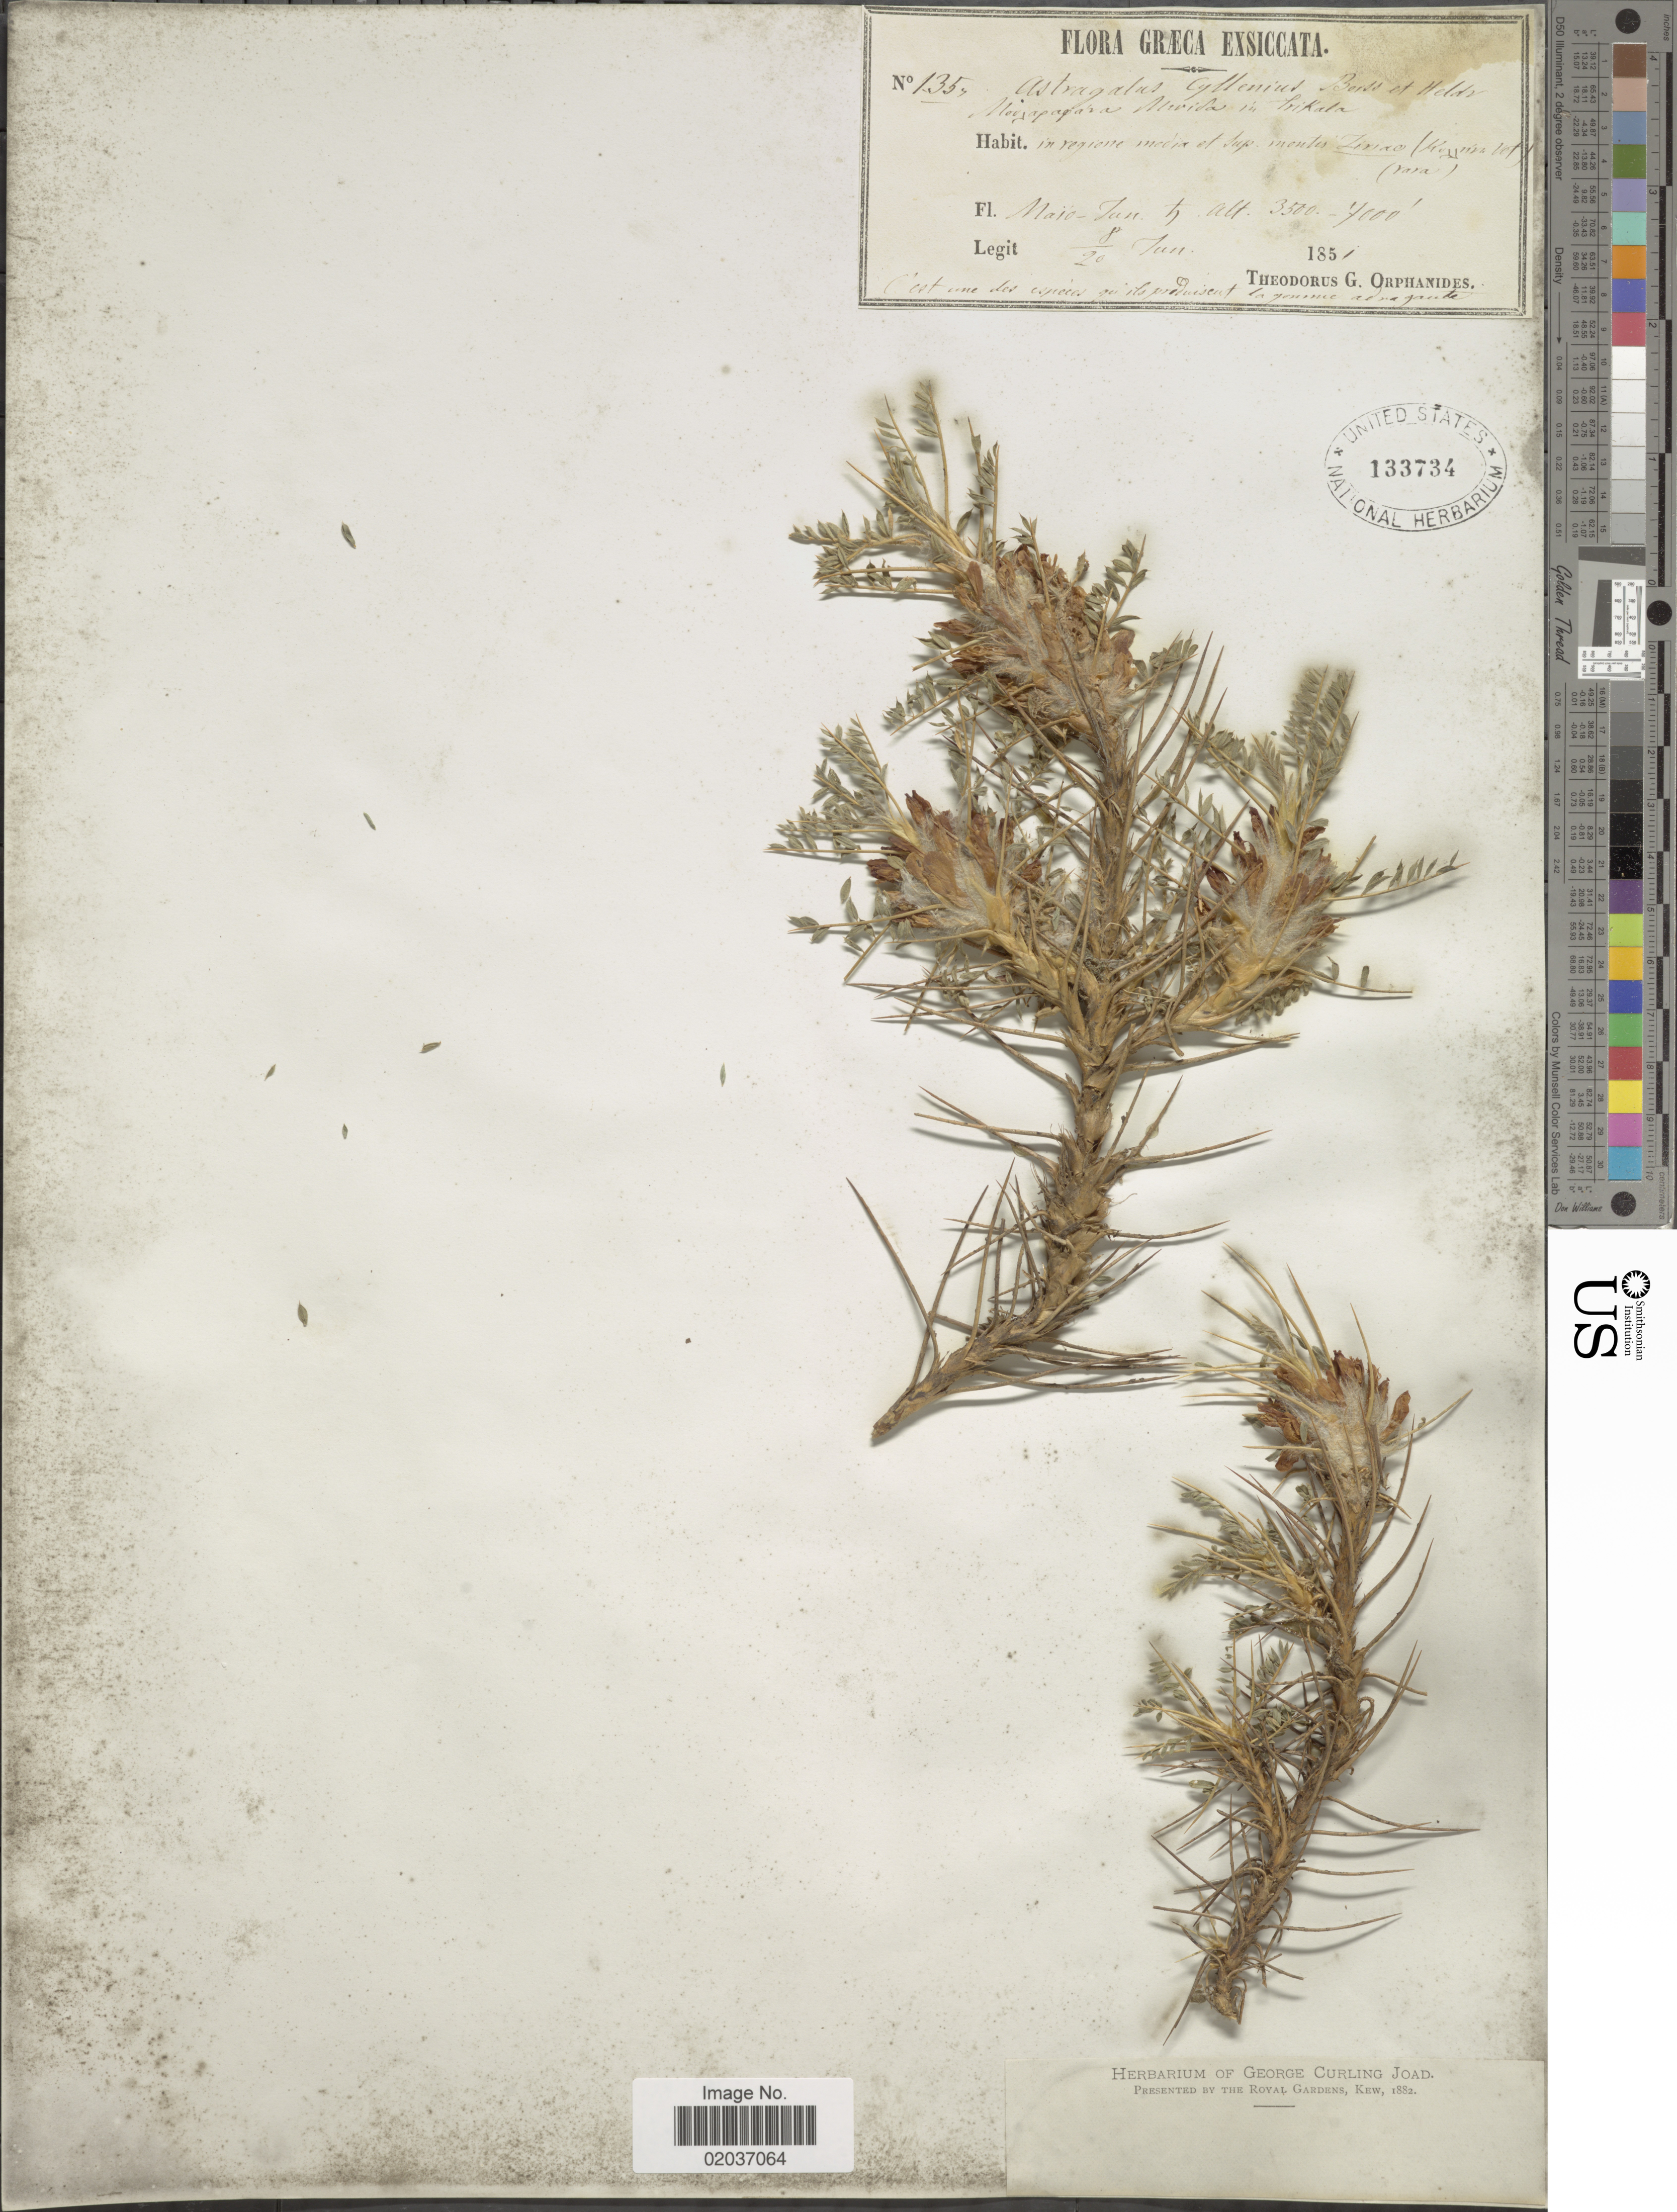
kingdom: Plantae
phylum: Tracheophyta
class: Magnoliopsida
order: Fabales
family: Fabaceae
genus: Astragalus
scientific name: Astragalus cylleneus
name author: Fisch.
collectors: T. G. Orphanides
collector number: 135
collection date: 1851-06-08/1851-06-20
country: Greece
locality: In regione media et sup. montis Ziriae (Κυλλήνη) Graeca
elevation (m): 1067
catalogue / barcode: US 133734